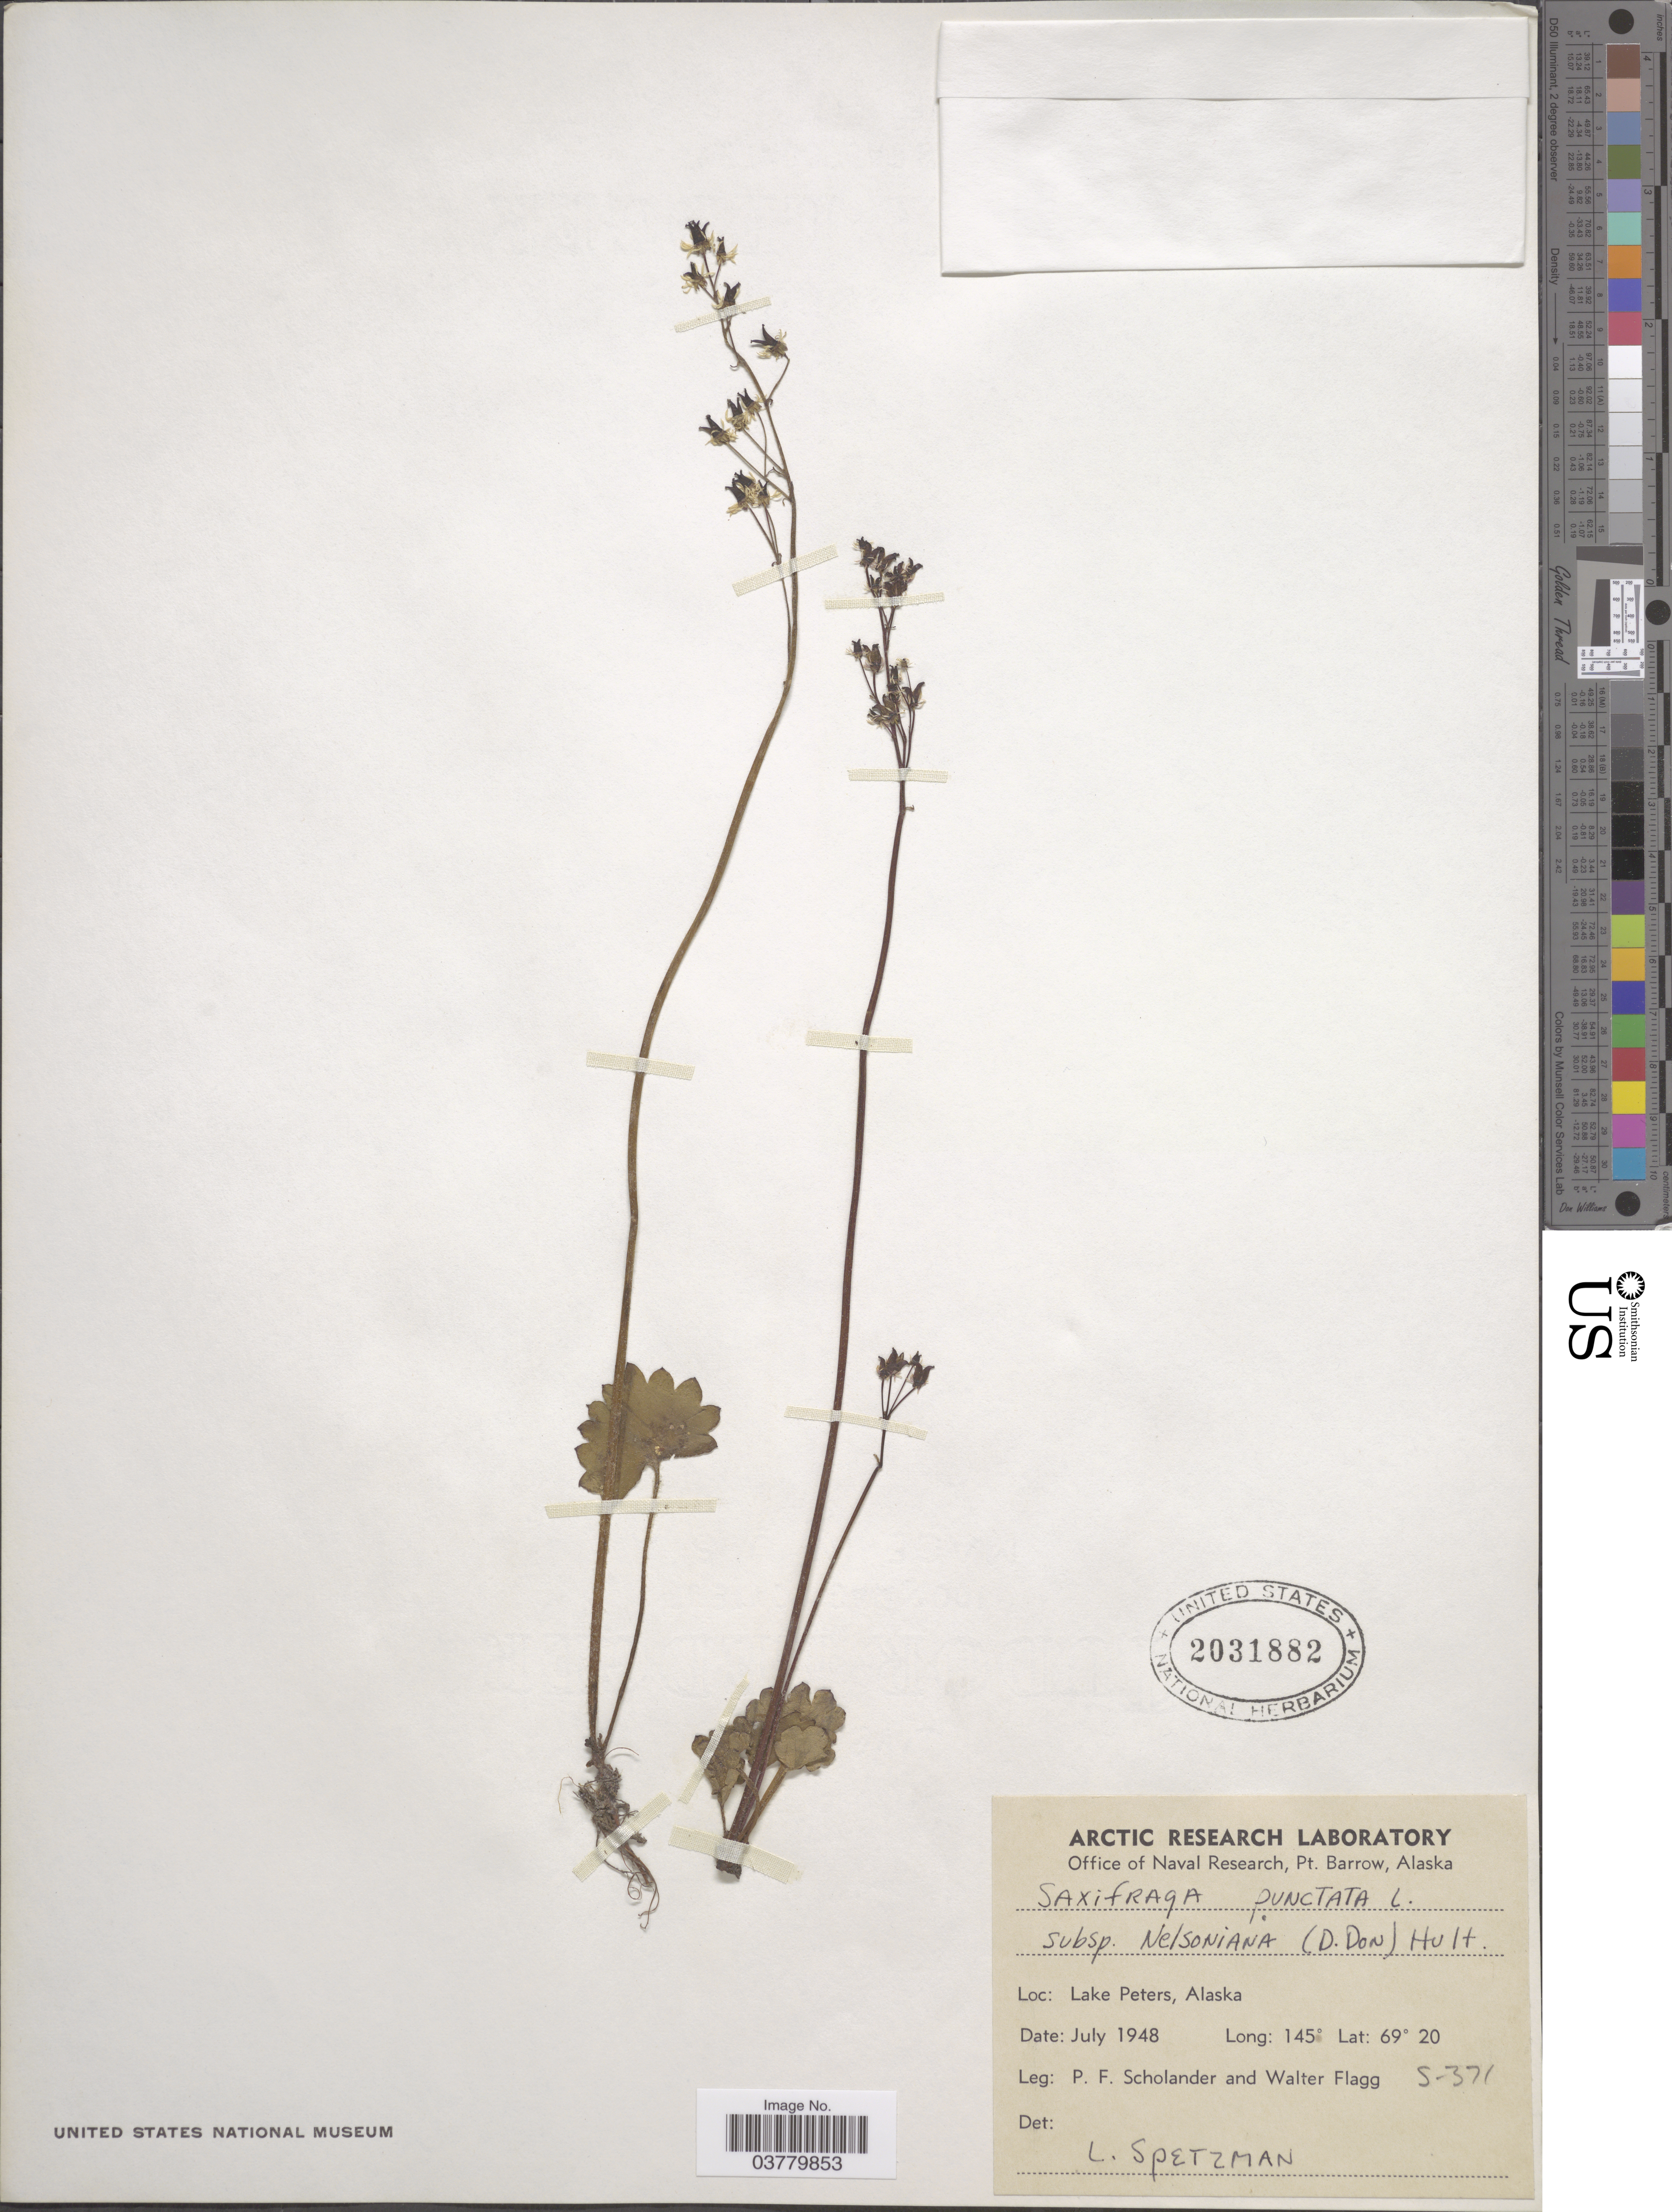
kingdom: Plantae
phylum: Tracheophyta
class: Magnoliopsida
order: Saxifragales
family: Saxifragaceae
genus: Micranthes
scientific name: Micranthes nelsoniana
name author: (D. Don) Small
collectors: P. Scholander & W. Flagg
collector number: S-371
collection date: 1948-07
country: United States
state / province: Alaska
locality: Lake Peters.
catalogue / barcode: US 2031882